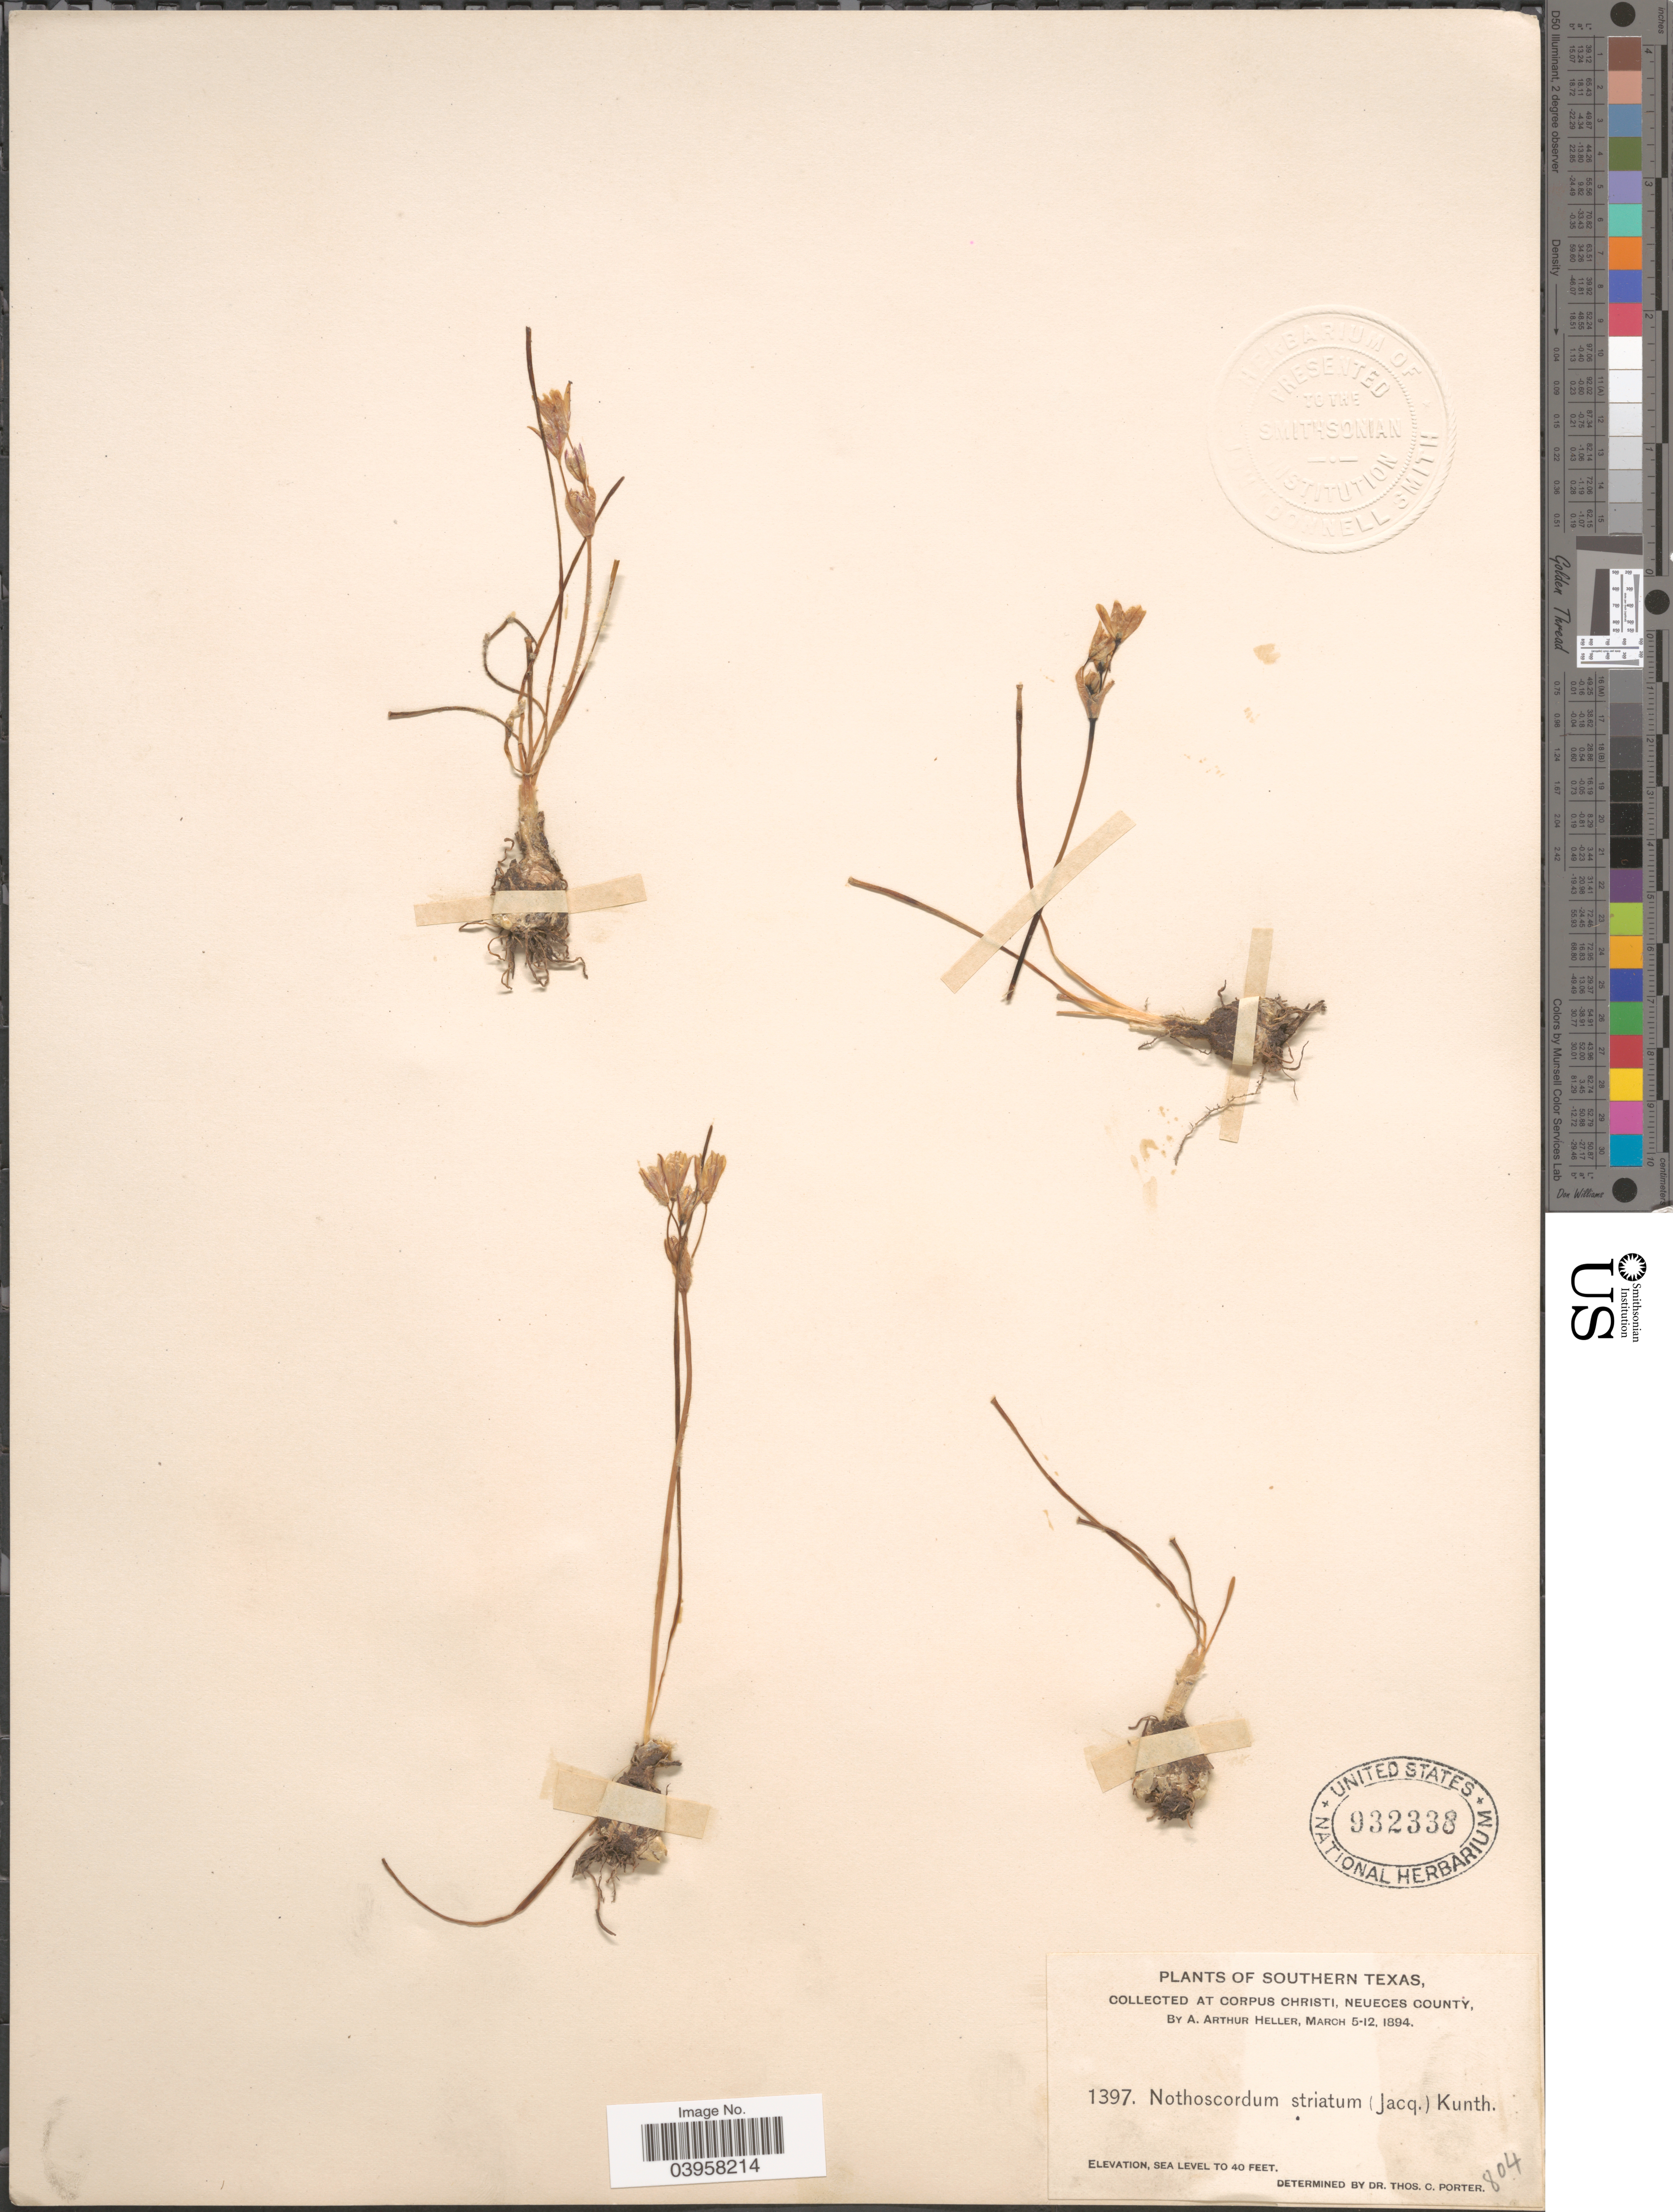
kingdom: Plantae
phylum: Tracheophyta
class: Liliopsida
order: Asparagales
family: Amaryllidaceae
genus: Nothoscordum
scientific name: Nothoscordum bivalve var. bivalve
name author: (L.) Britton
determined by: Strong, Mark T., (BOT), Smithsonian Institution - National Museum of Natural History (UNITED STATES)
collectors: A. A. Heller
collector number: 1397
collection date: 1894-03-05/1894-03-12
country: United States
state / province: Texas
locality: Southern Texas. At Corpus Christi, Neueces County.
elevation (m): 0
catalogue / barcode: US 932338